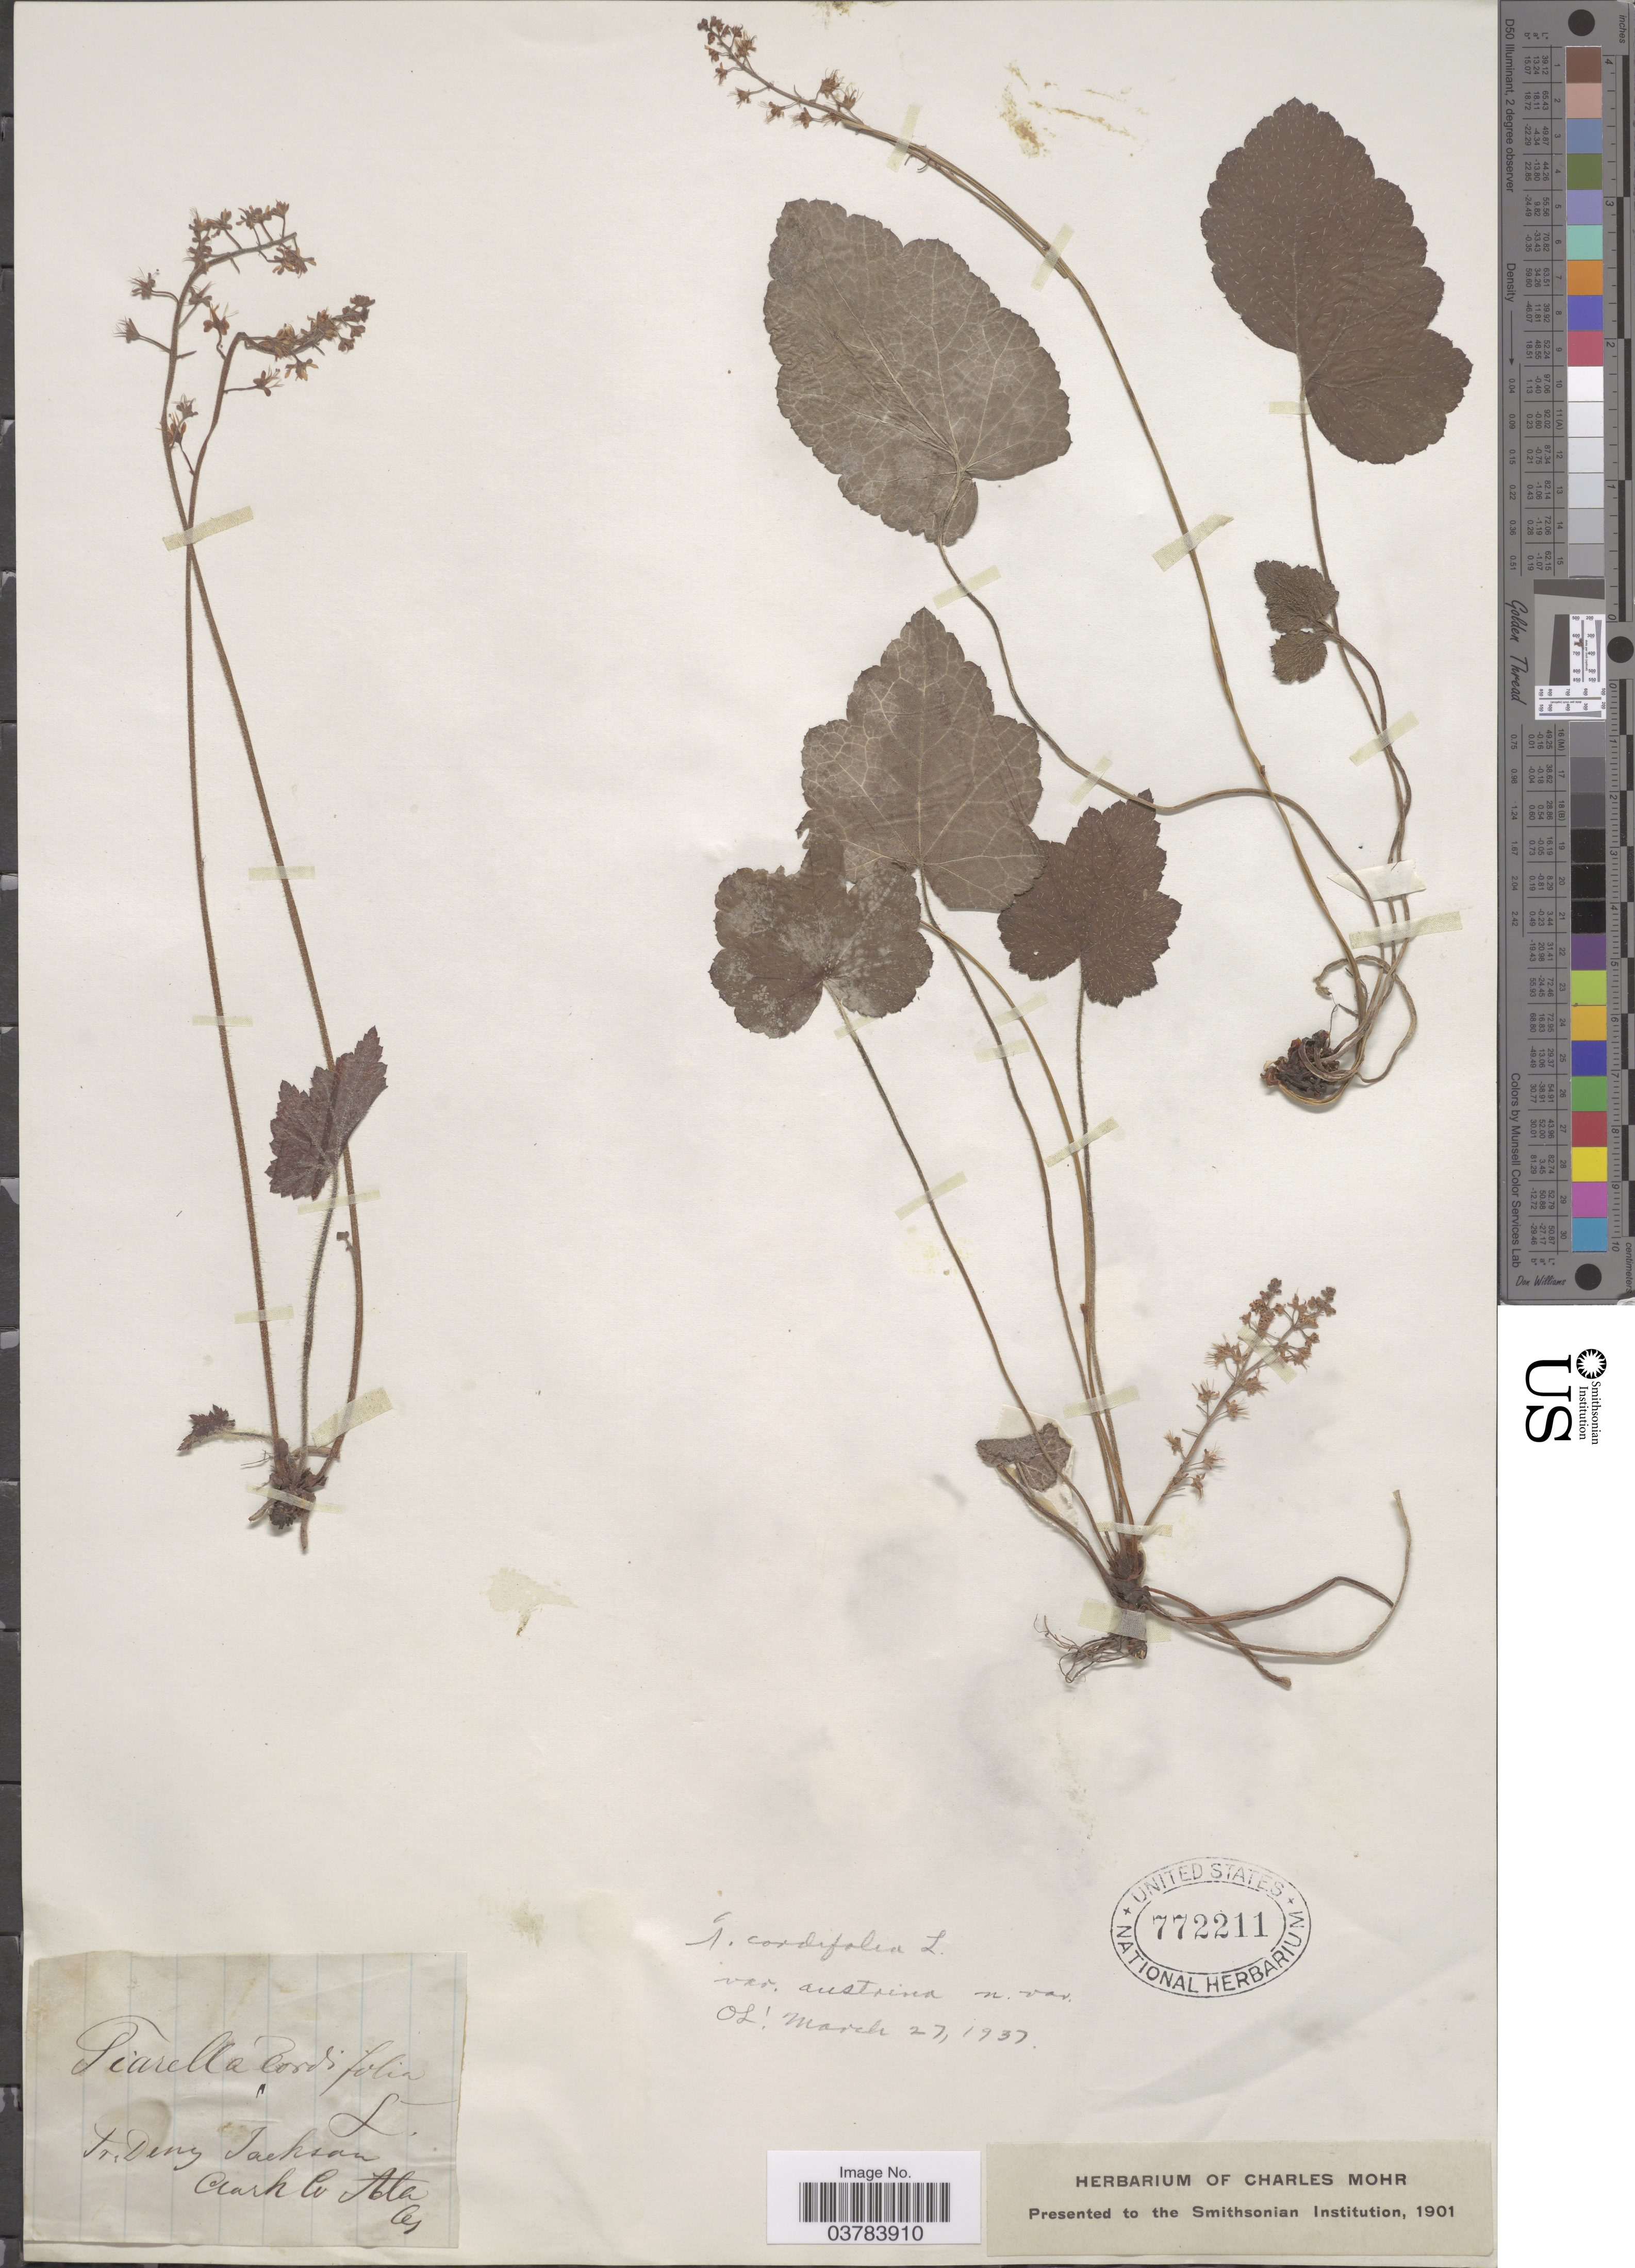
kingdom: Plantae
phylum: Tracheophyta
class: Magnoliopsida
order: Saxifragales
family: Saxifragaceae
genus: Tiarella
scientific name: Tiarella cordifolia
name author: L.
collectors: ex herb. Charles Mohr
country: United States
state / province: Alabama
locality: Ft. Deny Jackson. Clark Co.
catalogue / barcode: US 772211